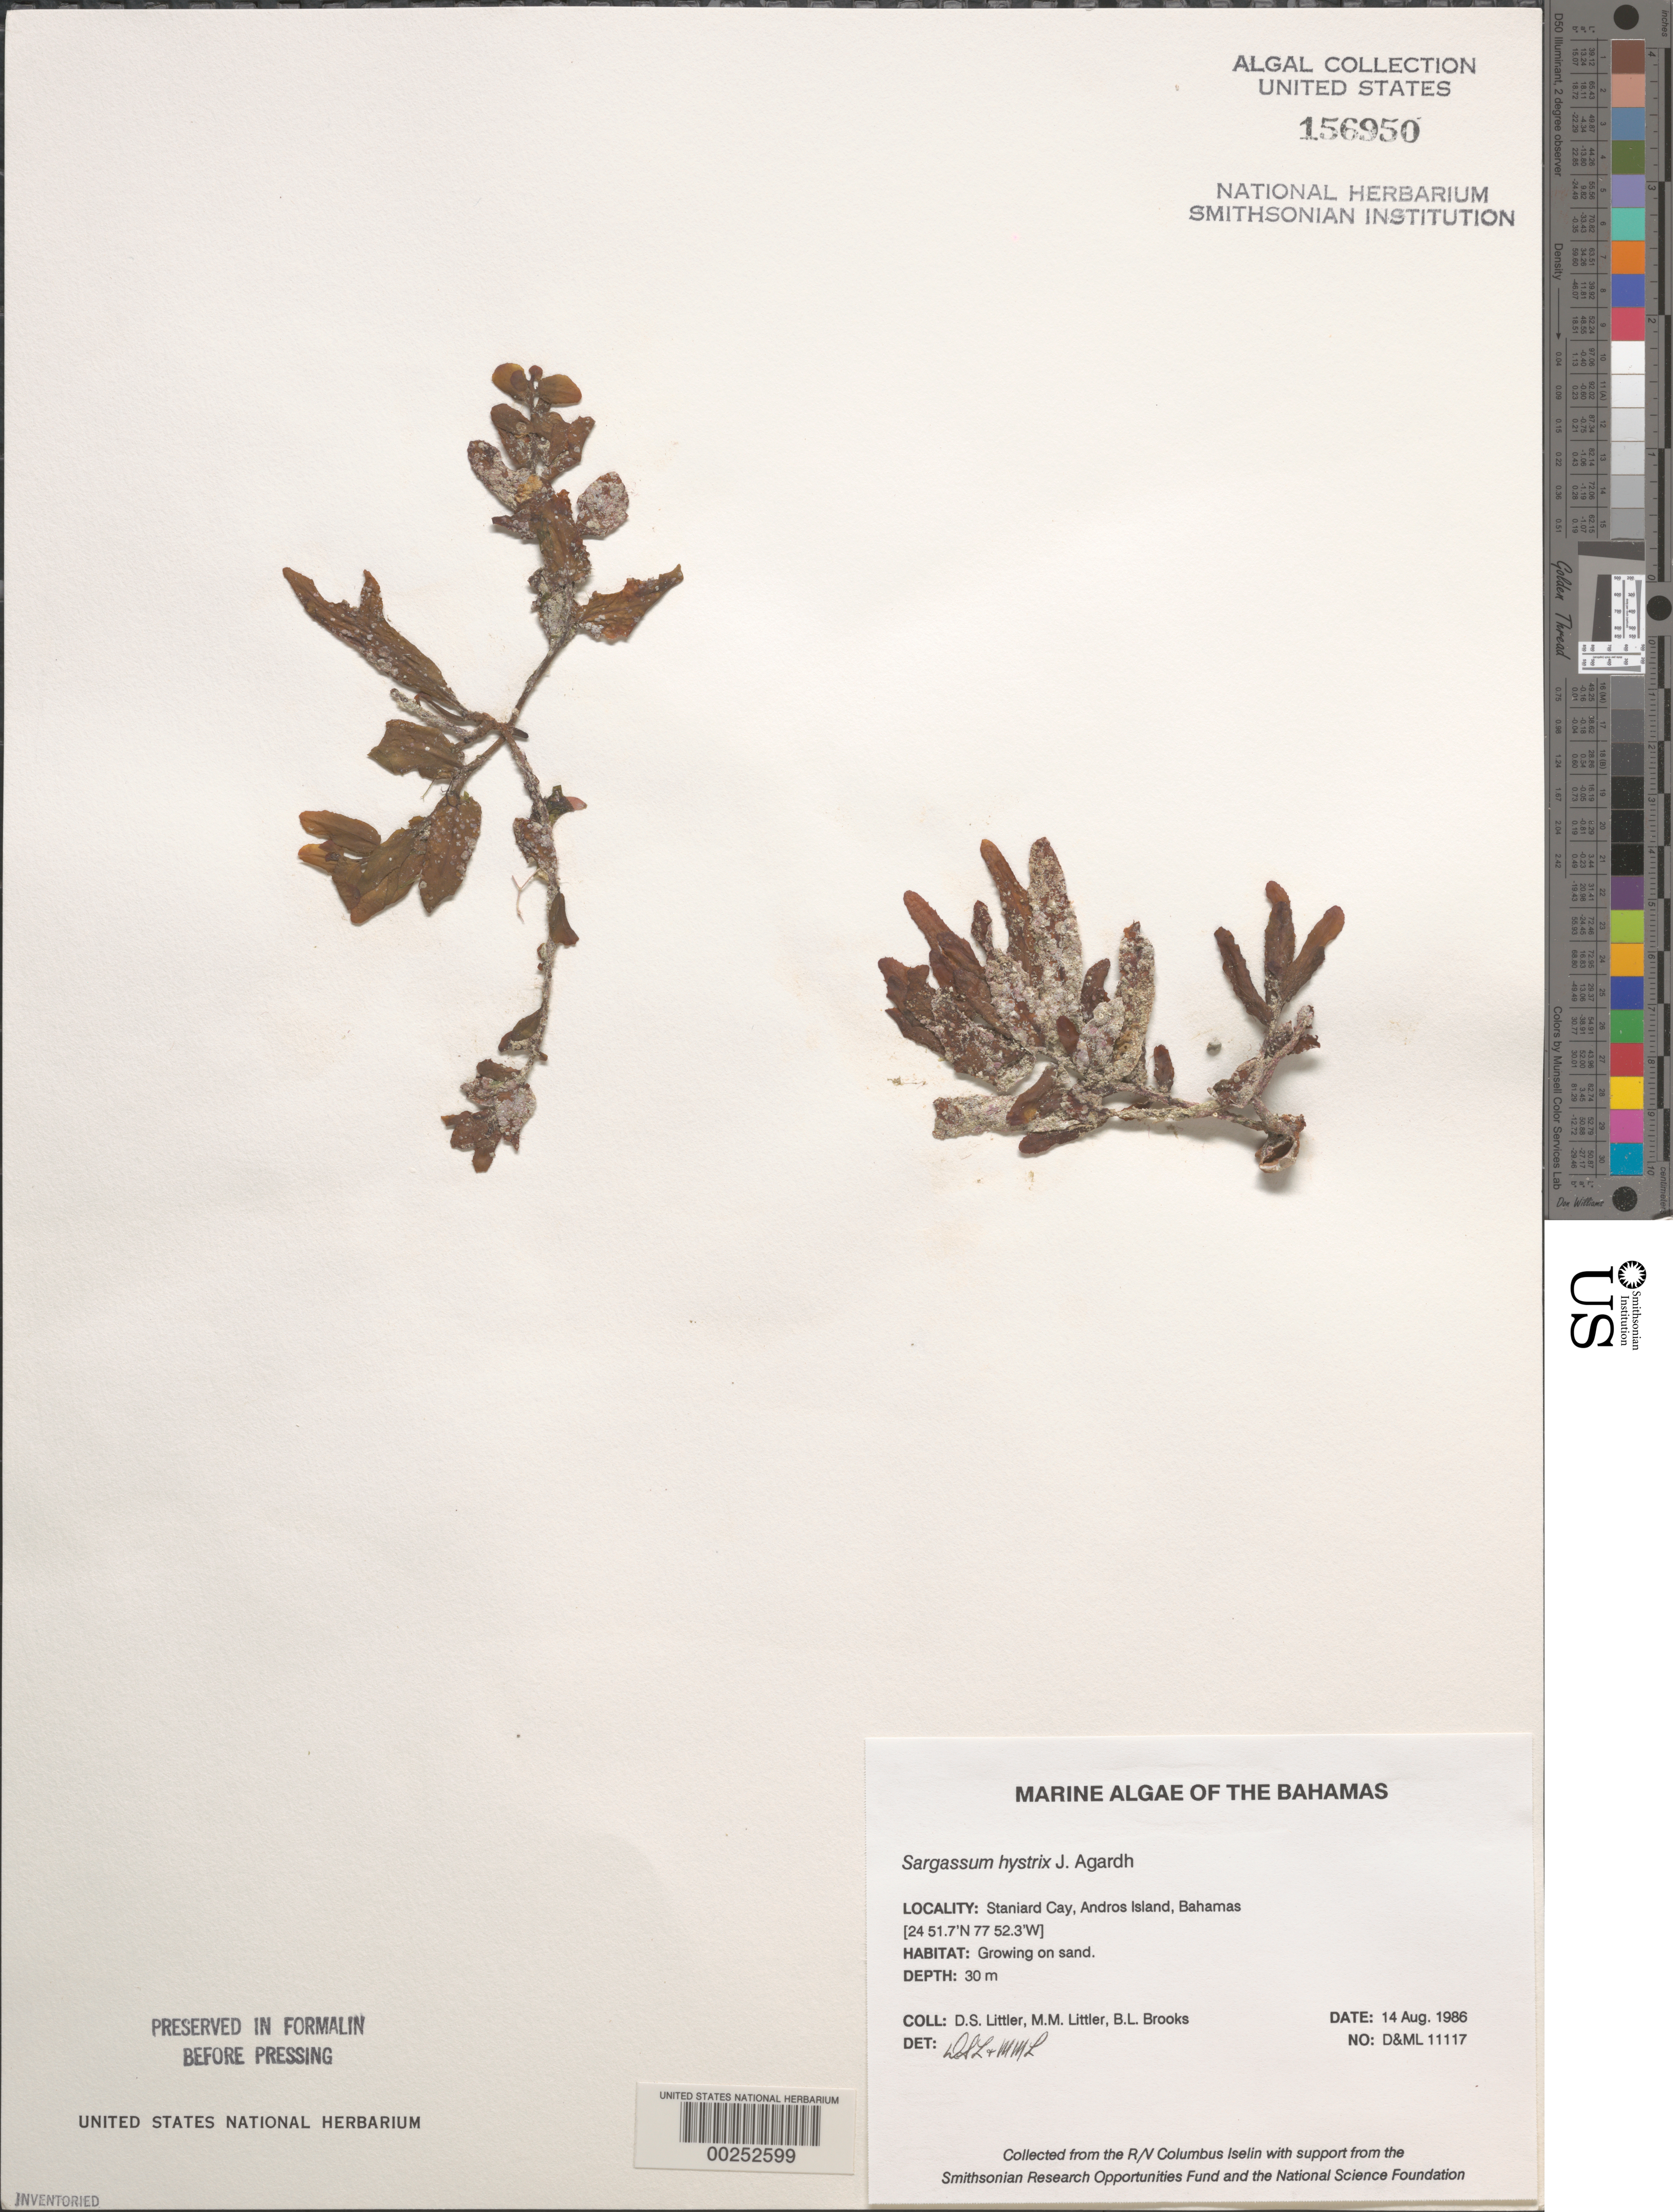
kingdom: Chromista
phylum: Ochrophyta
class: Phaeophyceae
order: Fucales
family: Sargassaceae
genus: Sargassum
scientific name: Sargassum hystrix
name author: J. Agardh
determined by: Littler, D. S.; Littler, M. M.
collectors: D. S. Littler, M. M. Littler & B. Brooks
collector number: D&ML 11117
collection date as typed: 14 Aug 1986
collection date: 1986-08-14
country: Bahamas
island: Staniard Cay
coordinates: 24 51.7' N, 77 52.3' W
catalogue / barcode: US 156950